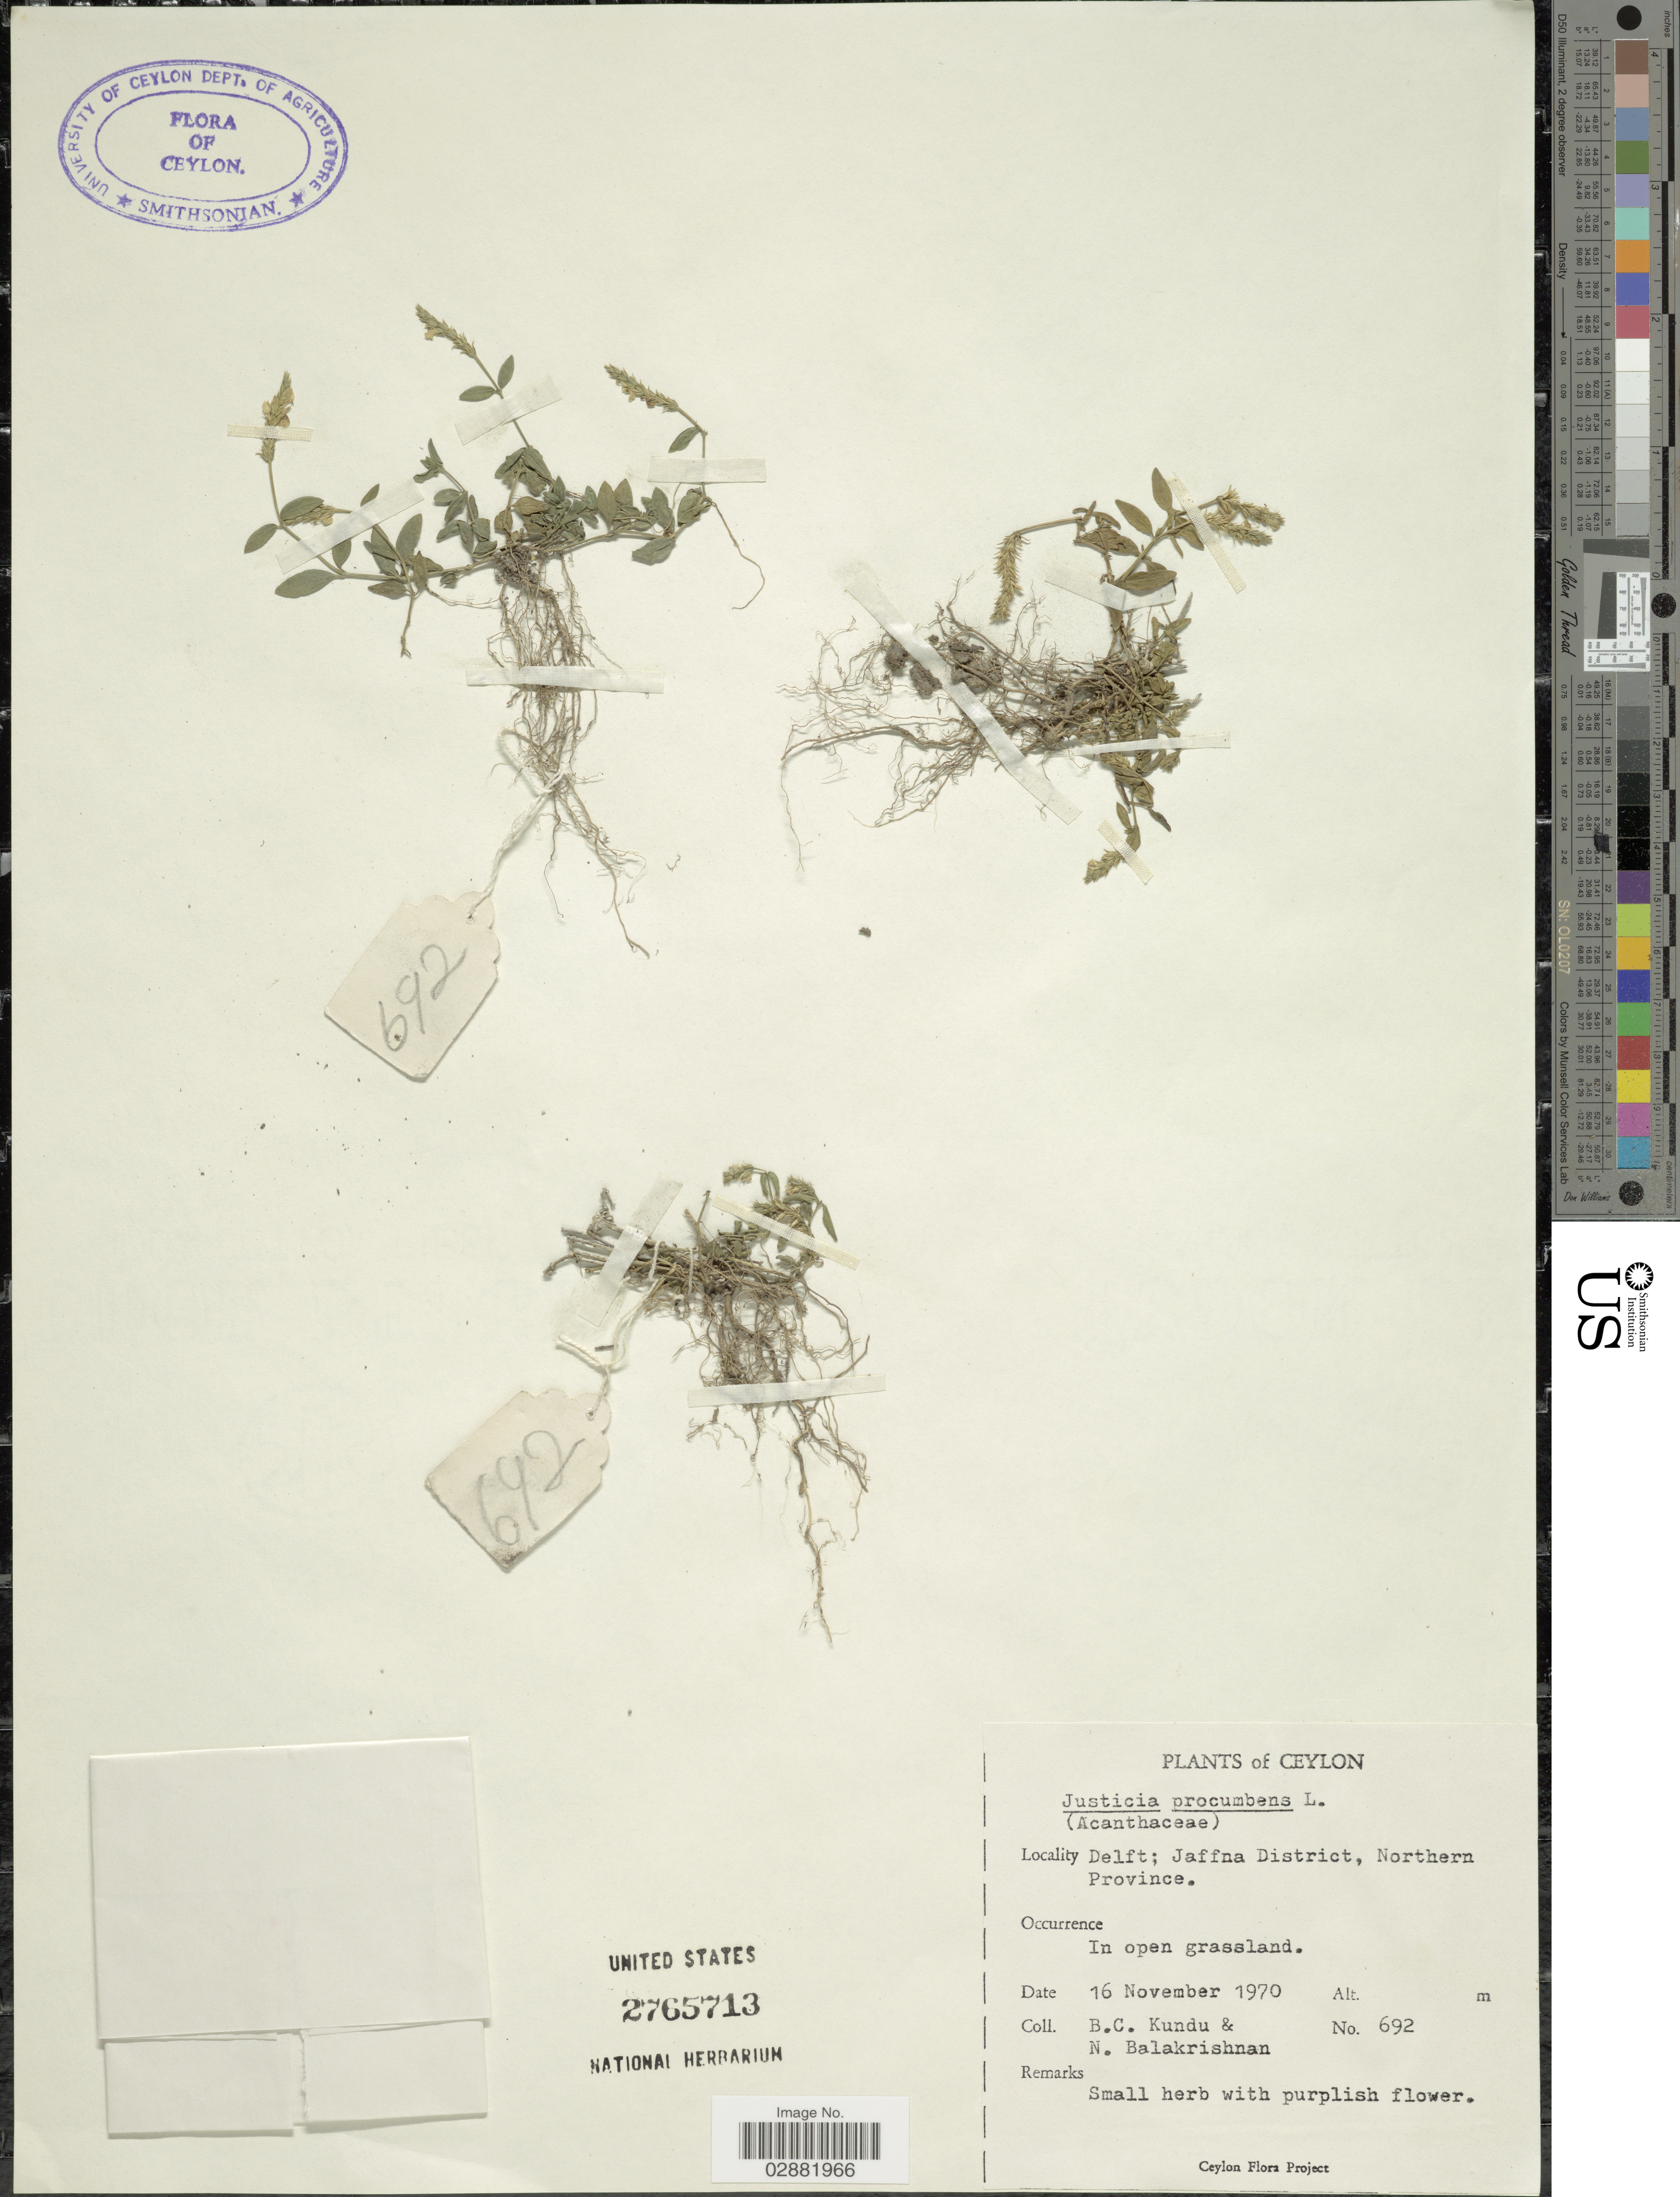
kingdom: Plantae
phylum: Tracheophyta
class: Magnoliopsida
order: Lamiales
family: Acanthaceae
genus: Justicia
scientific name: Justicia procumbens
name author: L.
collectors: B. C. Kundu & N. Balakrishnan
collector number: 692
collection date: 1970-11-16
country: Sri Lanka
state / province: Northern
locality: Ceylon, Delft, Jaffna District.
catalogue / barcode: US 2765713